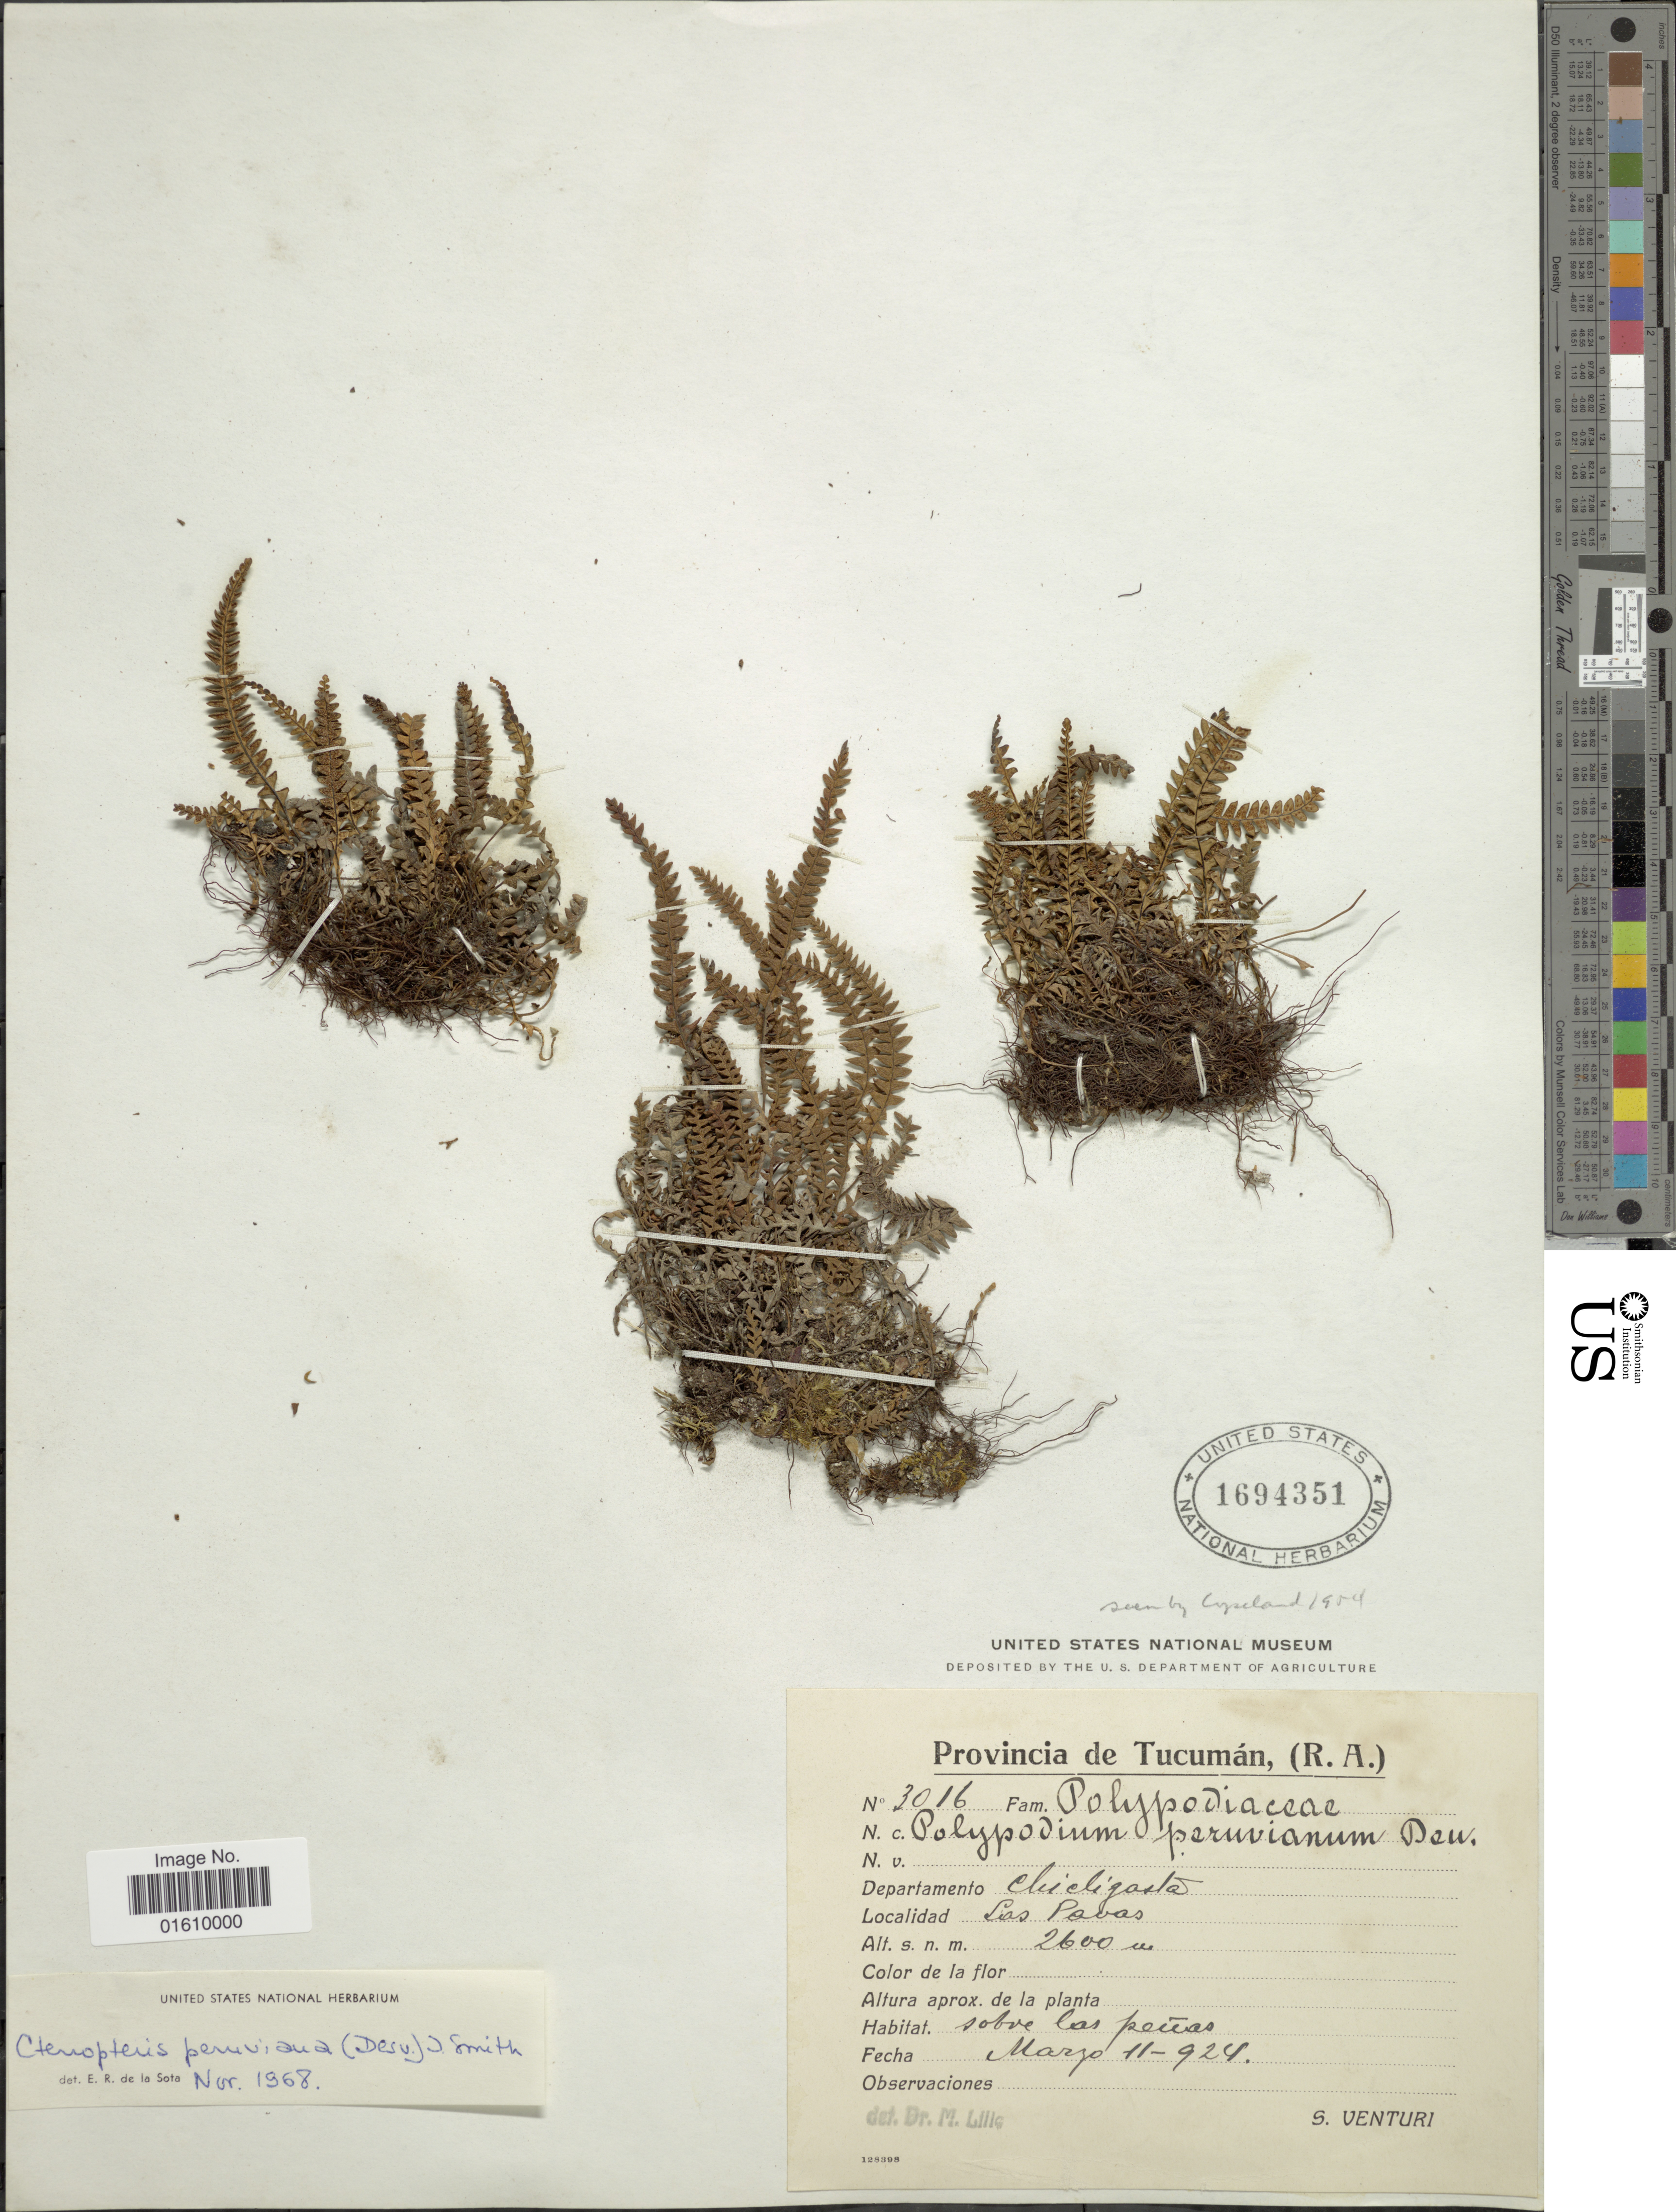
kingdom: Plantae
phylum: Tracheophyta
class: Polypodiopsida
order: Polypodiales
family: Polypodiaceae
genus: Melpomene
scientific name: Melpomene peruviana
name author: (Desv.) A.R. Sm. & R.C. Moran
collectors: S. Venturi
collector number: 3016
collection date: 1924-03-11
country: Argentina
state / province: Tucuman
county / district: Chicligasta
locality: Las Pavas.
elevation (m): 2600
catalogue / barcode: US 1694351